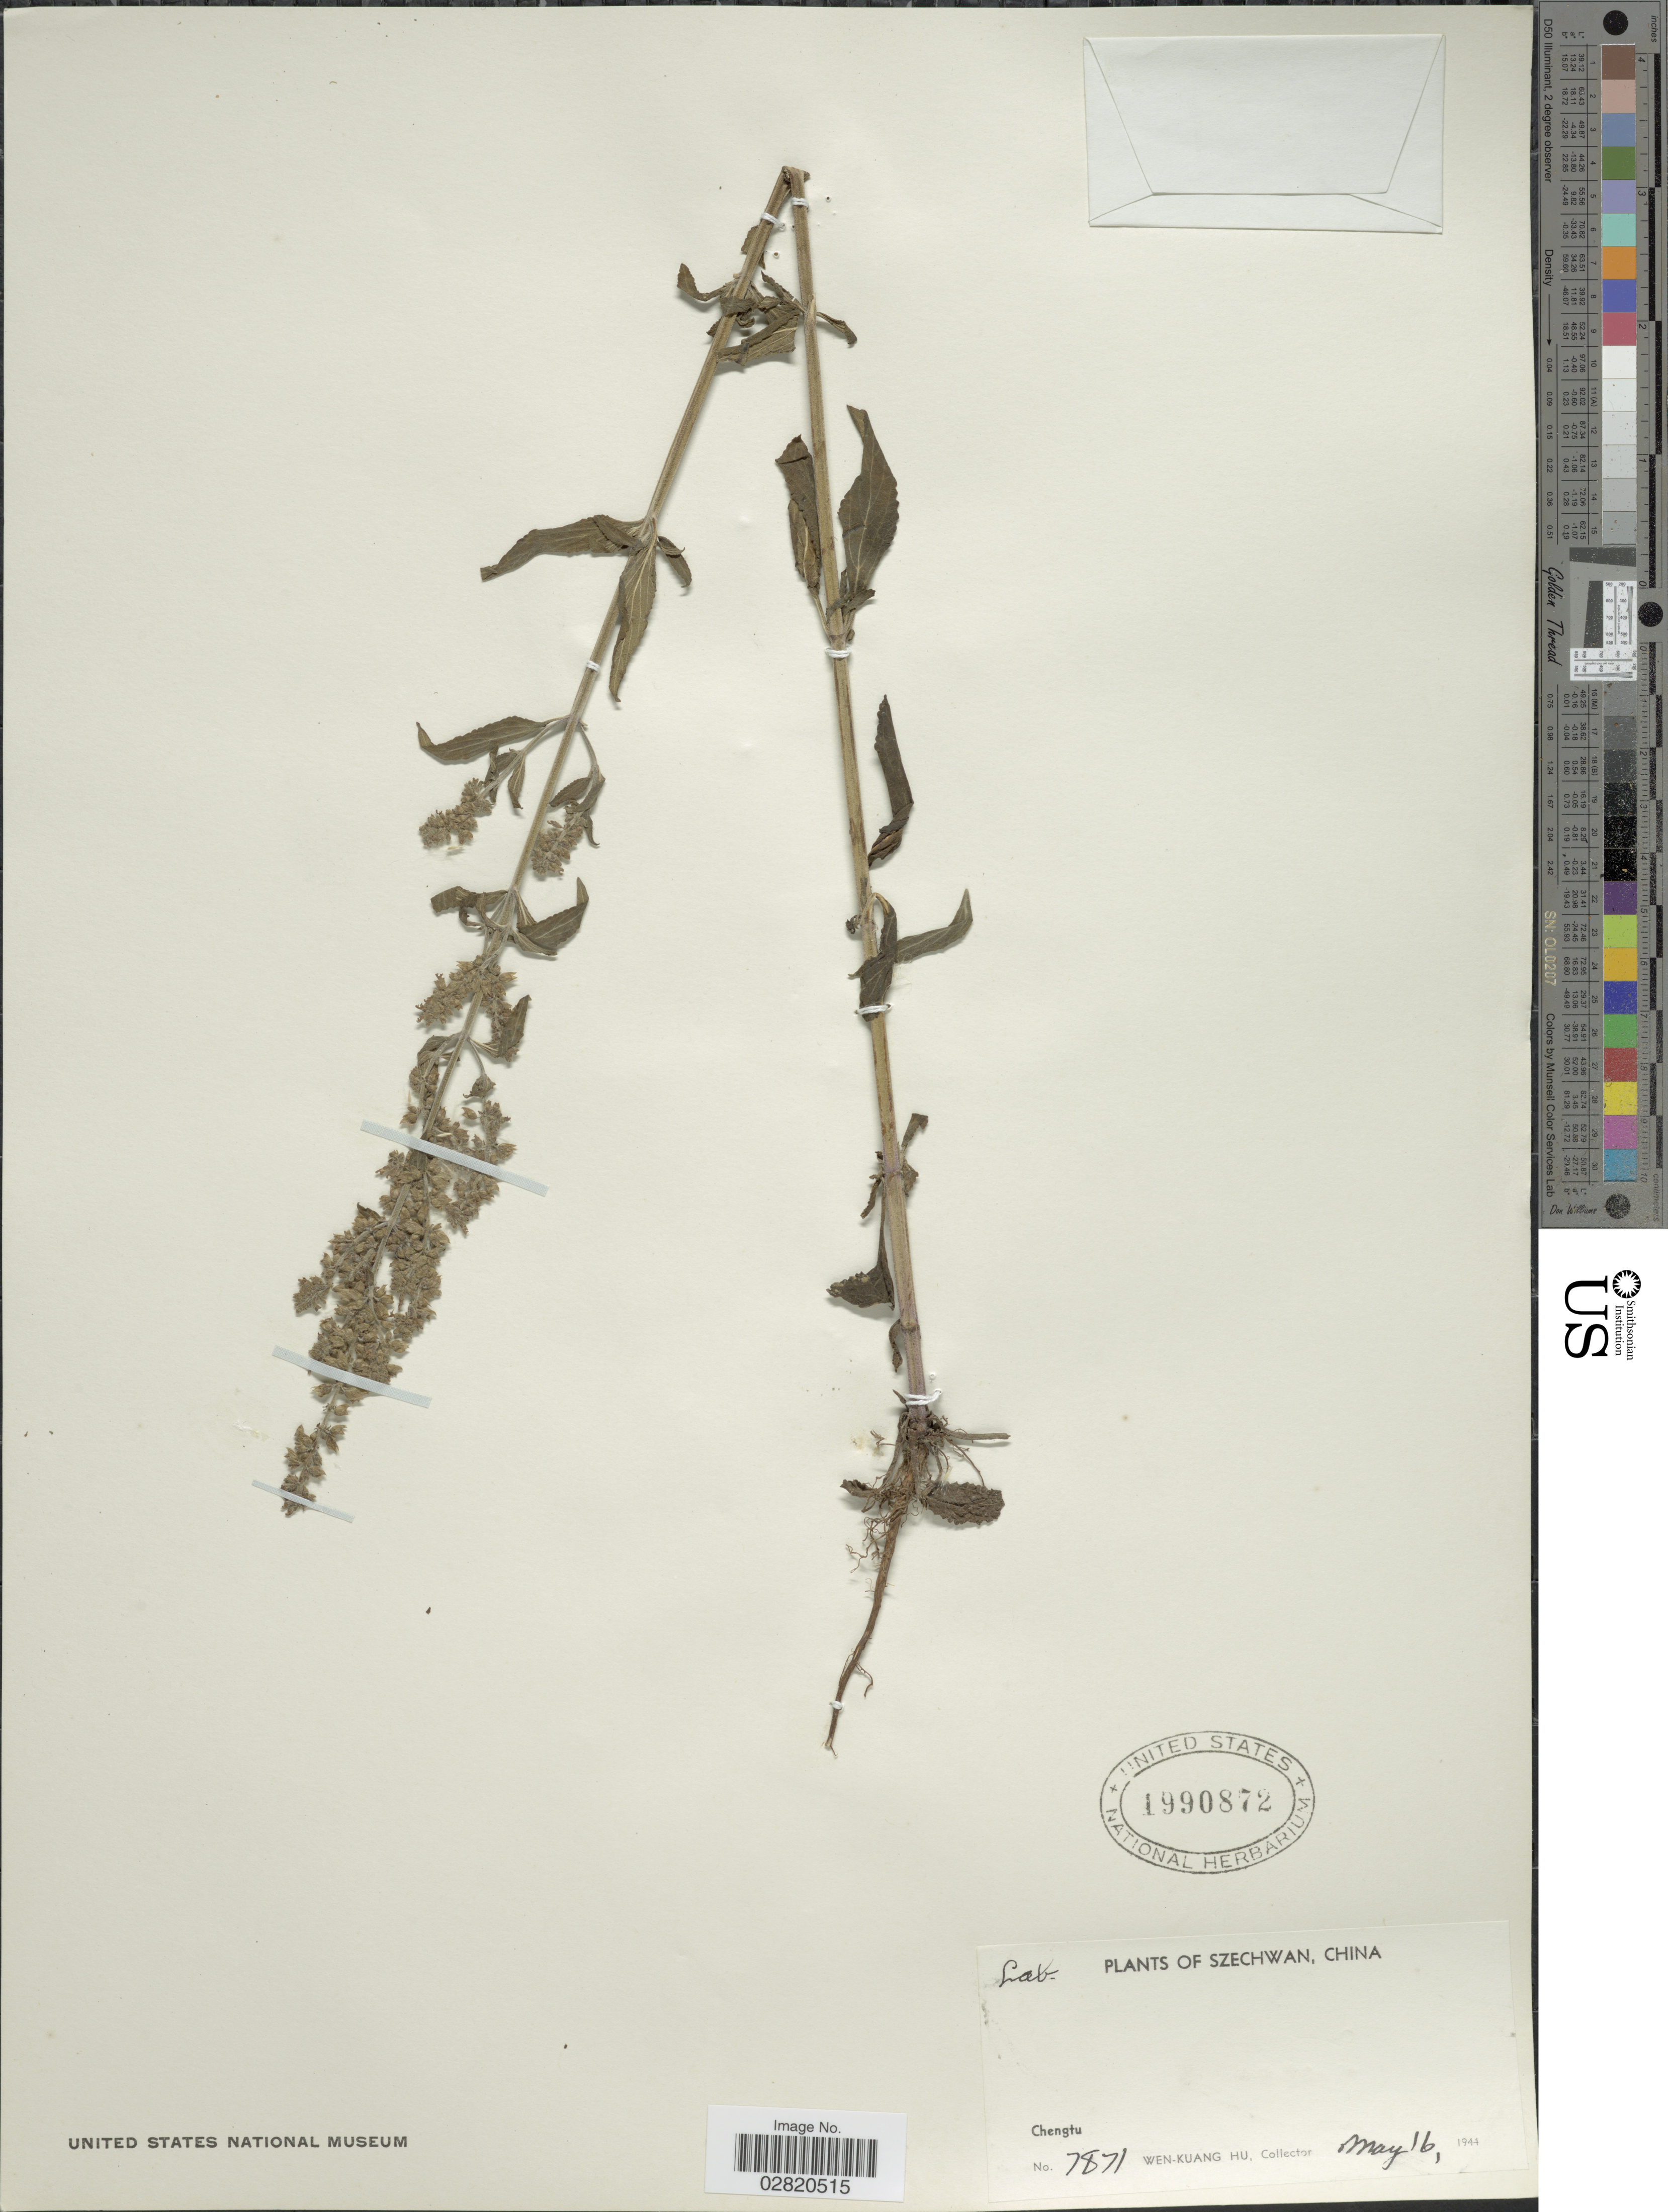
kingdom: Plantae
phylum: Tracheophyta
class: Magnoliopsida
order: Lamiales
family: Lamiaceae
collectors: W. K. Hu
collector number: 7871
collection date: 1941-05-16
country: China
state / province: Sichuan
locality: Szechwan, Chengtu.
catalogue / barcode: US 1990872